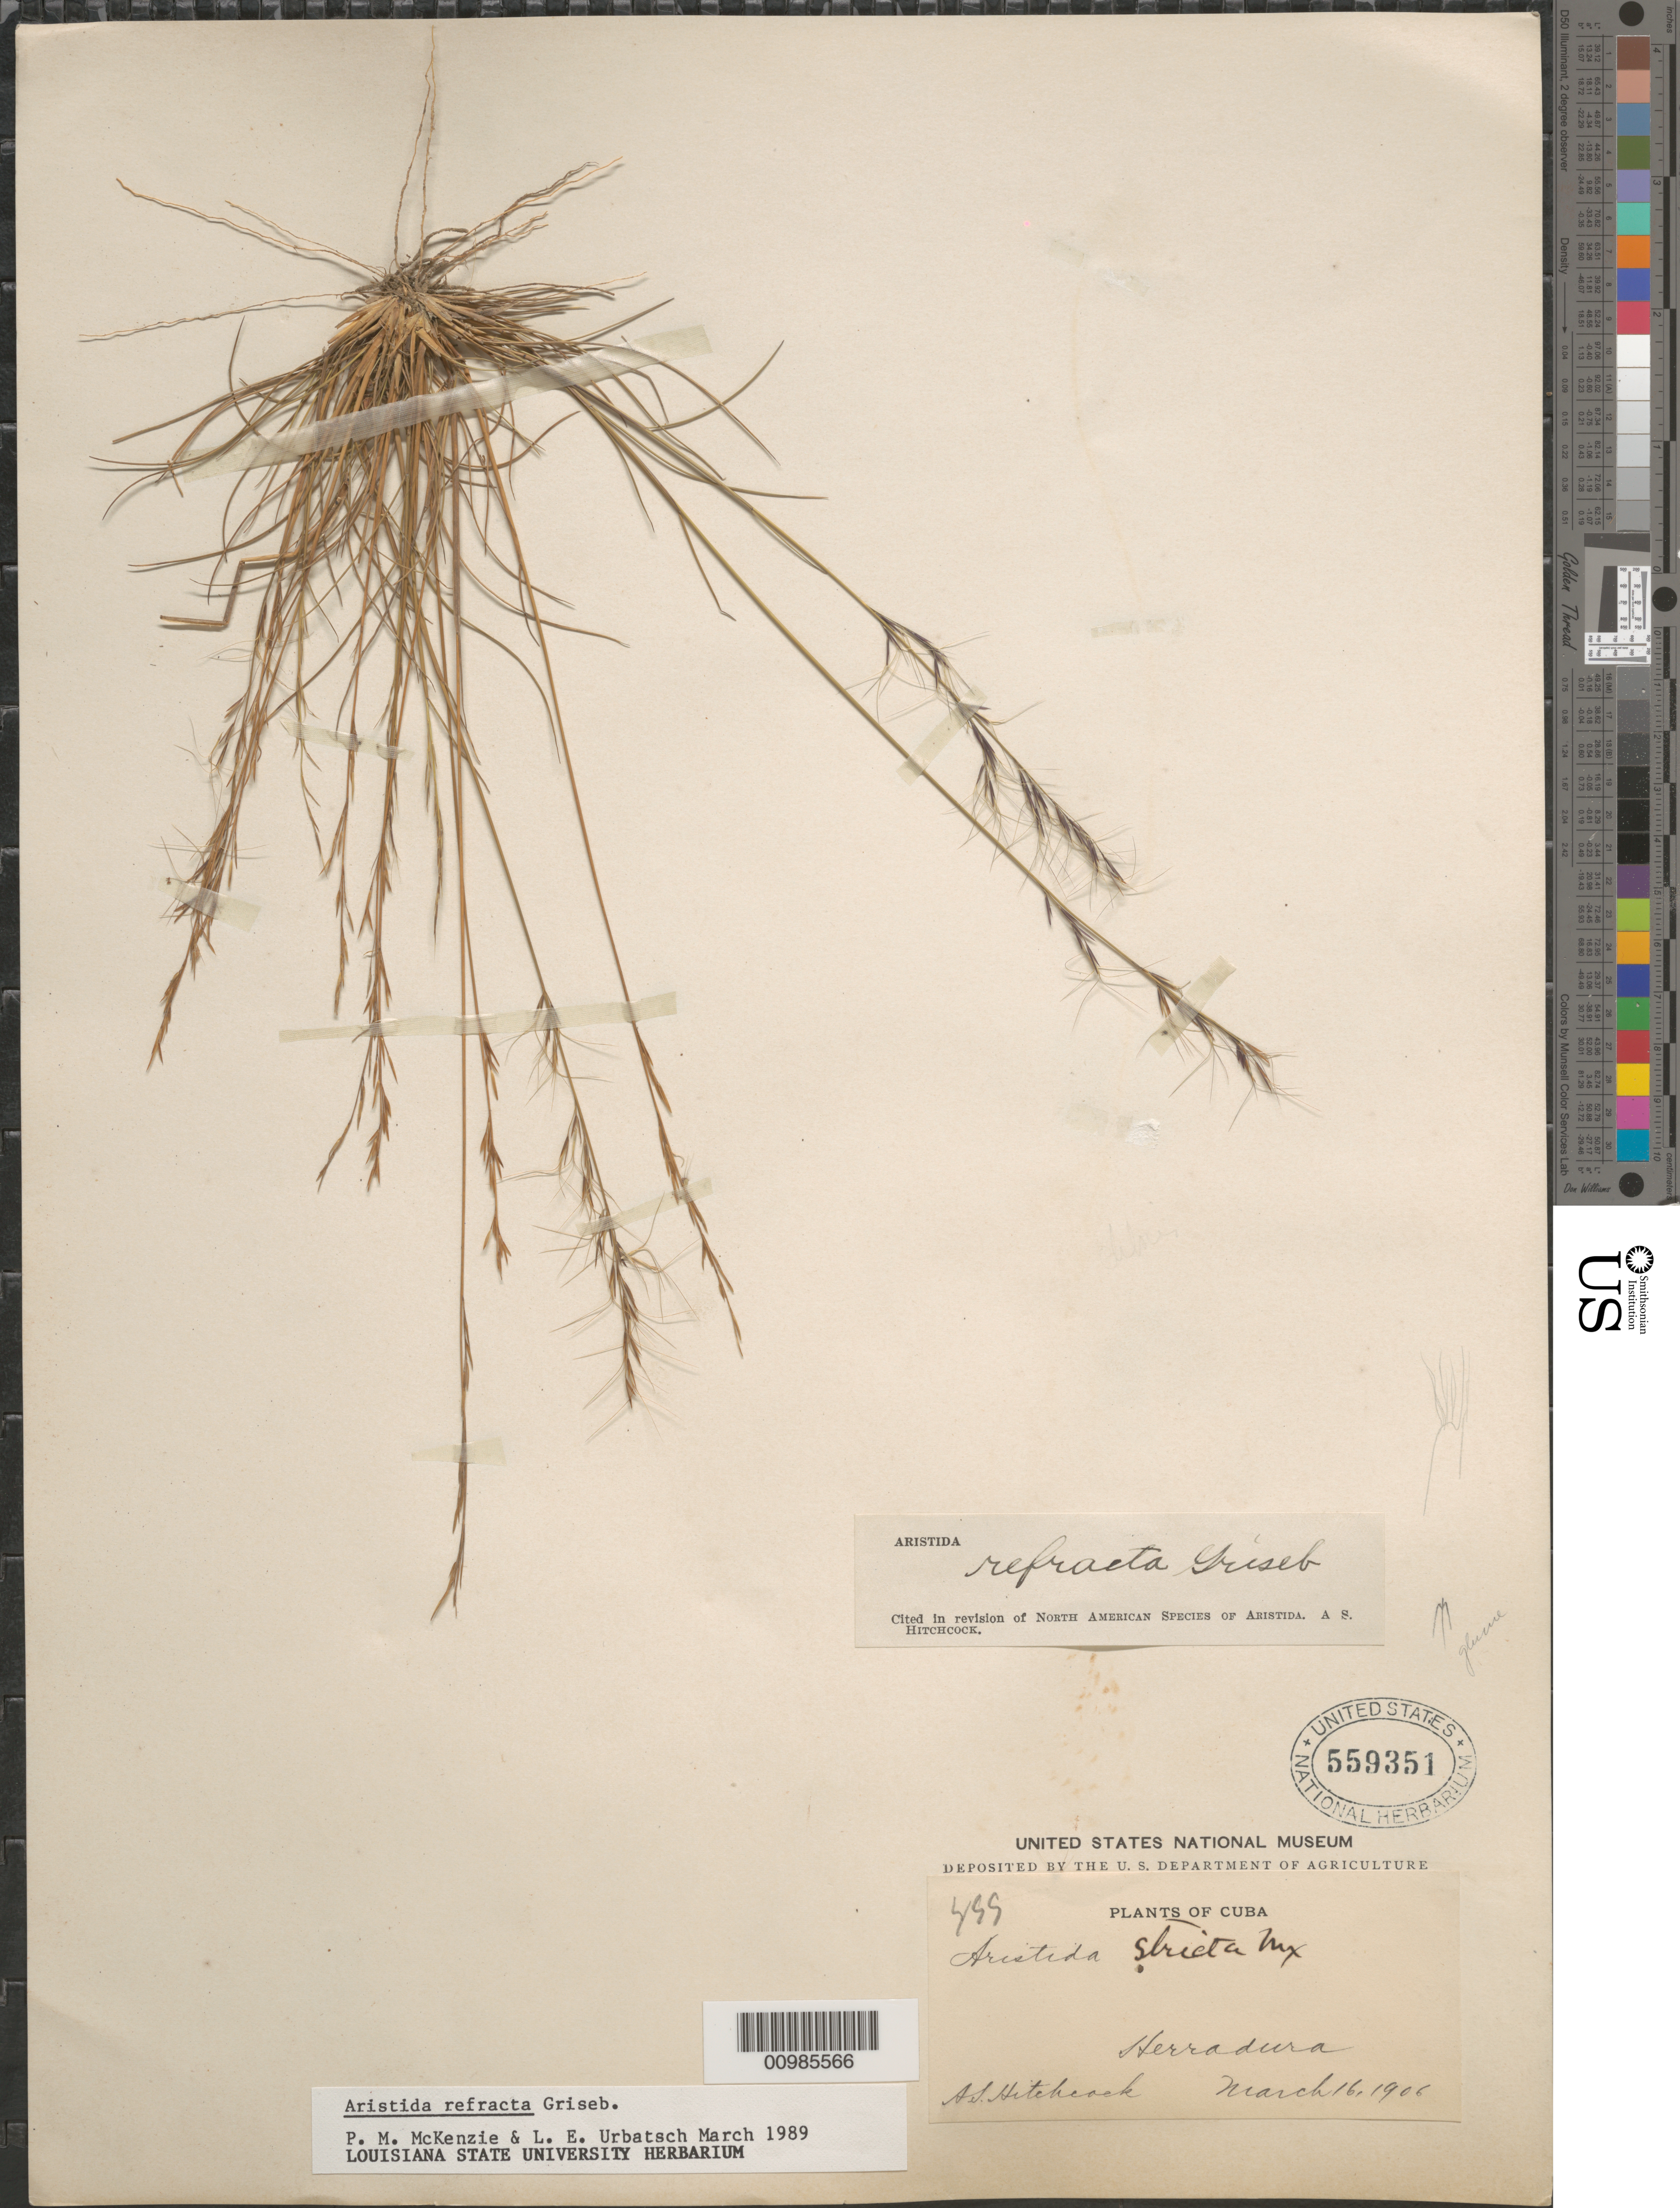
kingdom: Plantae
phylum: Tracheophyta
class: Liliopsida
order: Poales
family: Poaceae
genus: Aristida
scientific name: Aristida refracta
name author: Griseb.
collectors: A. S. Hitchcock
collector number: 499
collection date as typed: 16 Mar 1906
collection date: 1906-03-16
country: Cuba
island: Cuba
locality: Herradura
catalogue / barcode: US 559351